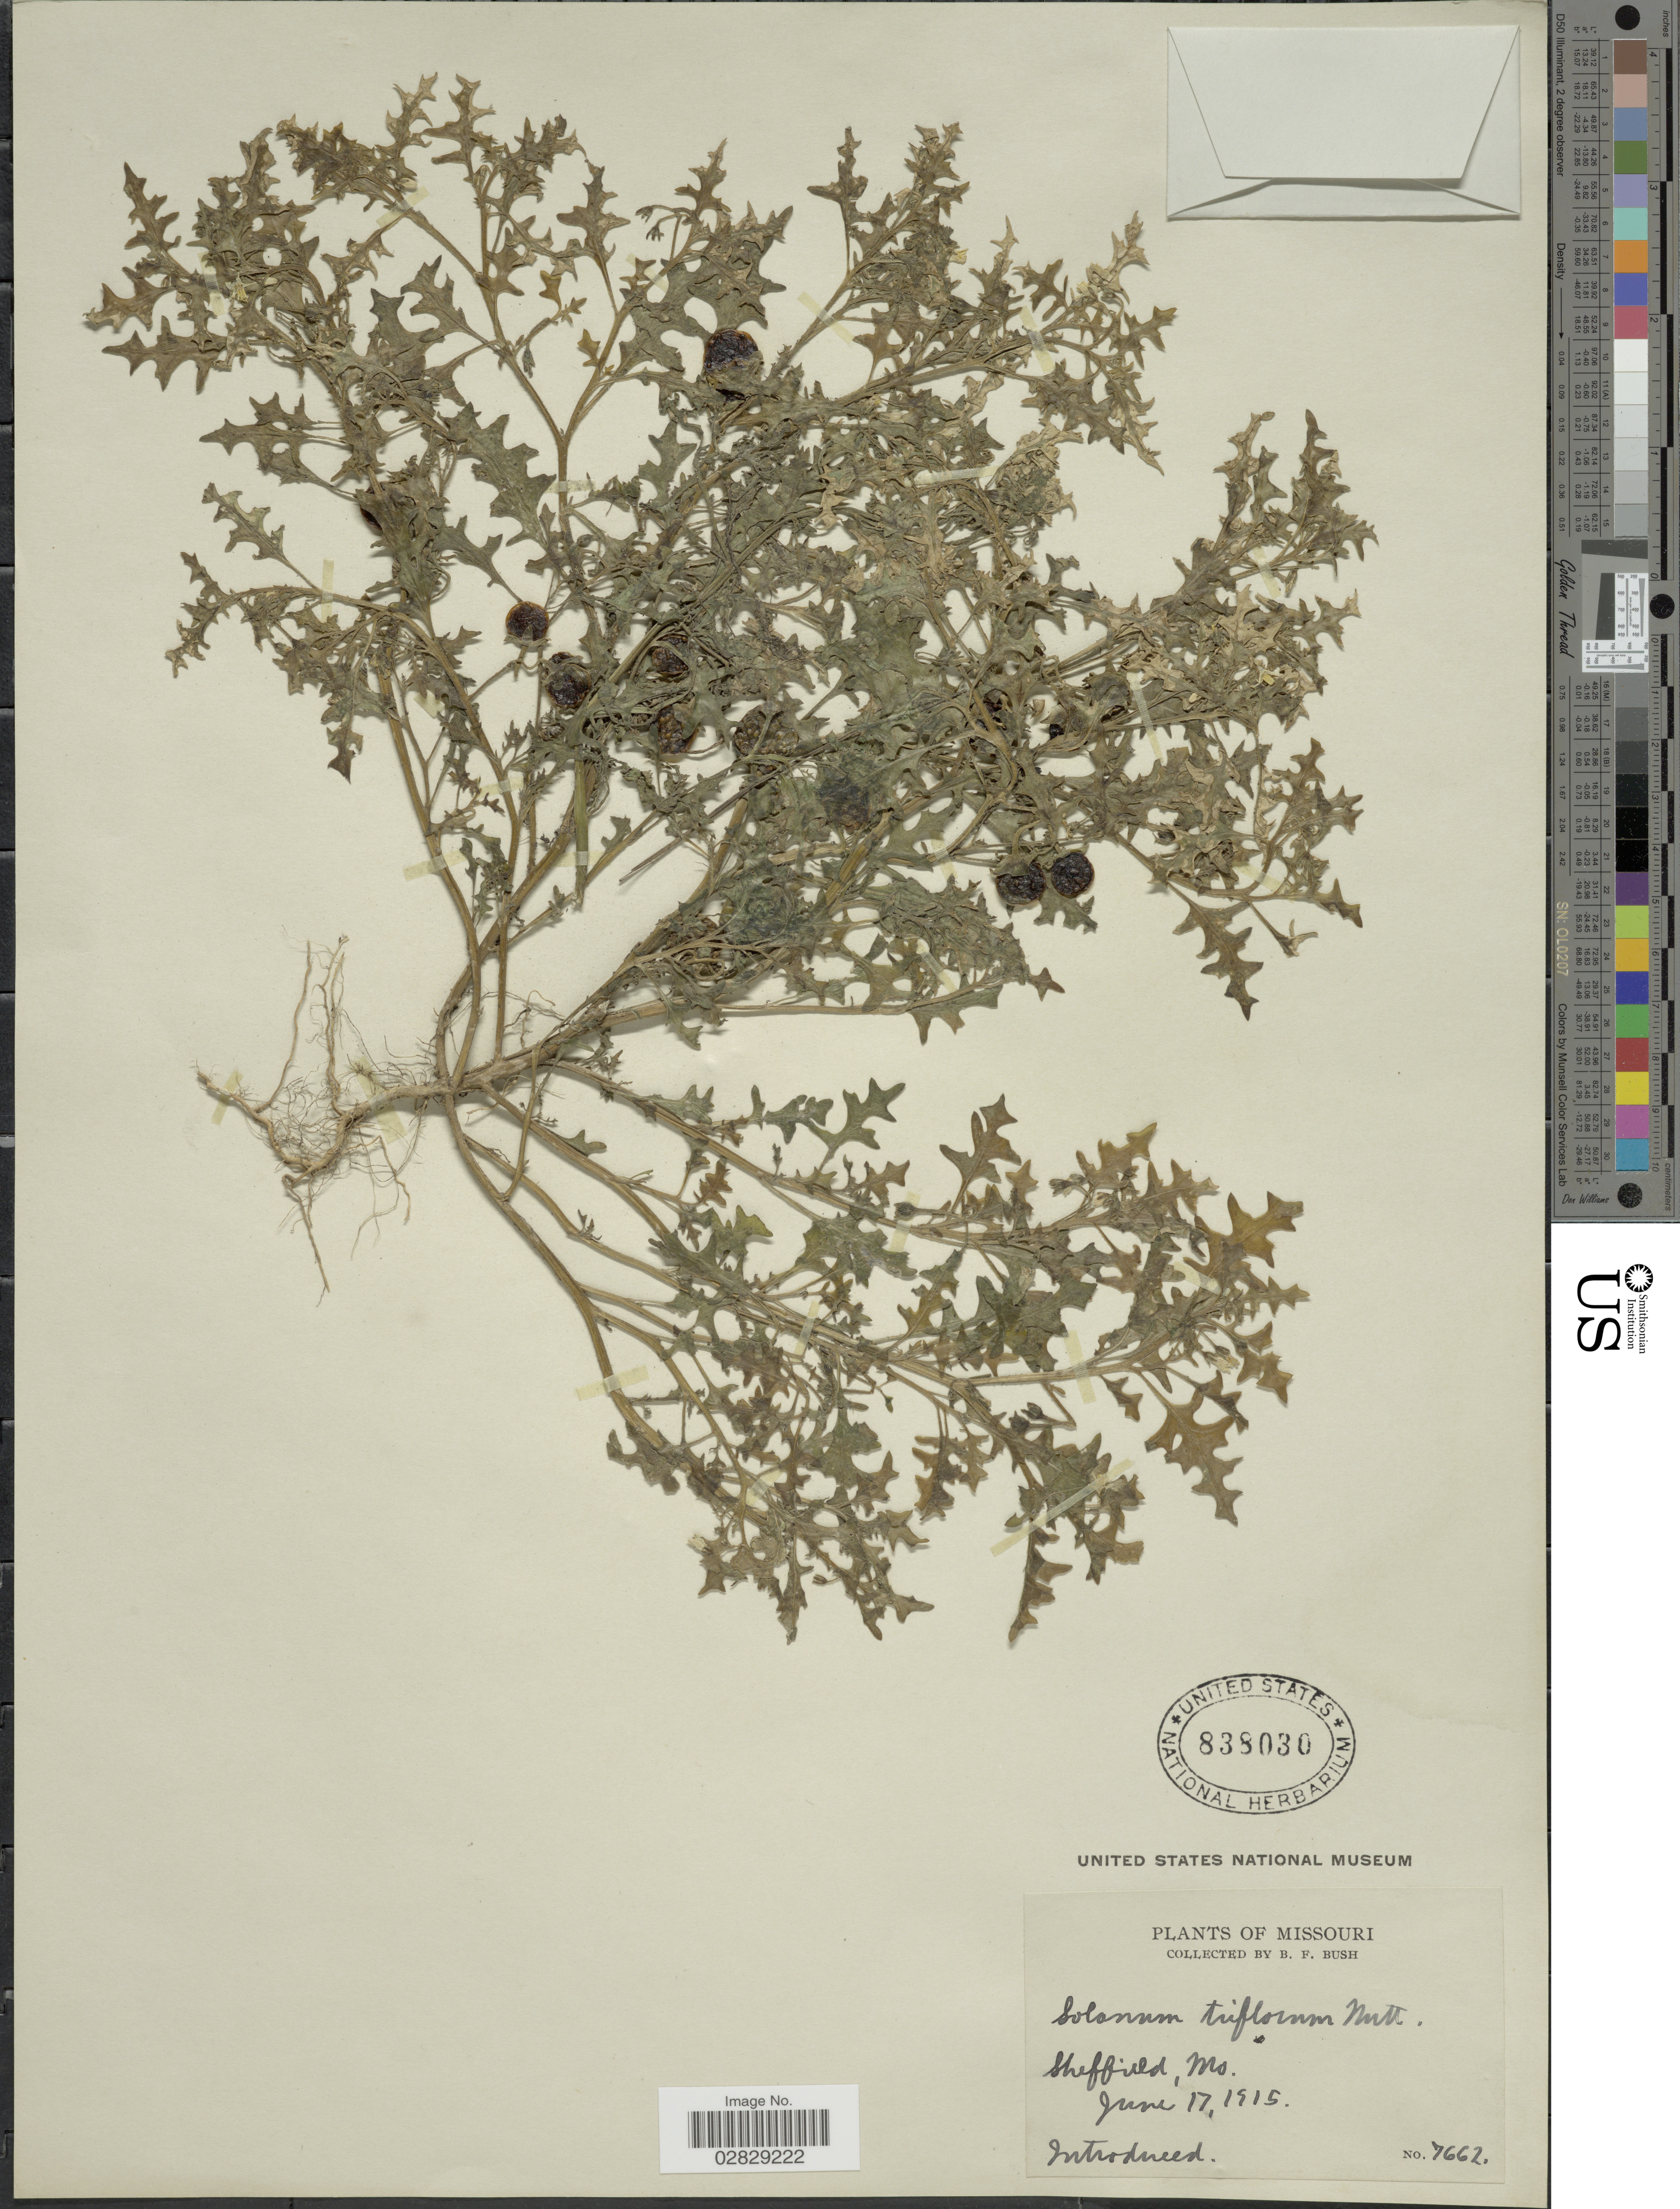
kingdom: Plantae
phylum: Tracheophyta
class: Magnoliopsida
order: Solanales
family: Solanaceae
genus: Solanum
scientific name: Solanum triflorum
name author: Nutt.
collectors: B. F. Bush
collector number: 7662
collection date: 1915-06-17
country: United States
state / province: Missouri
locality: Sheffield.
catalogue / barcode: US 838030